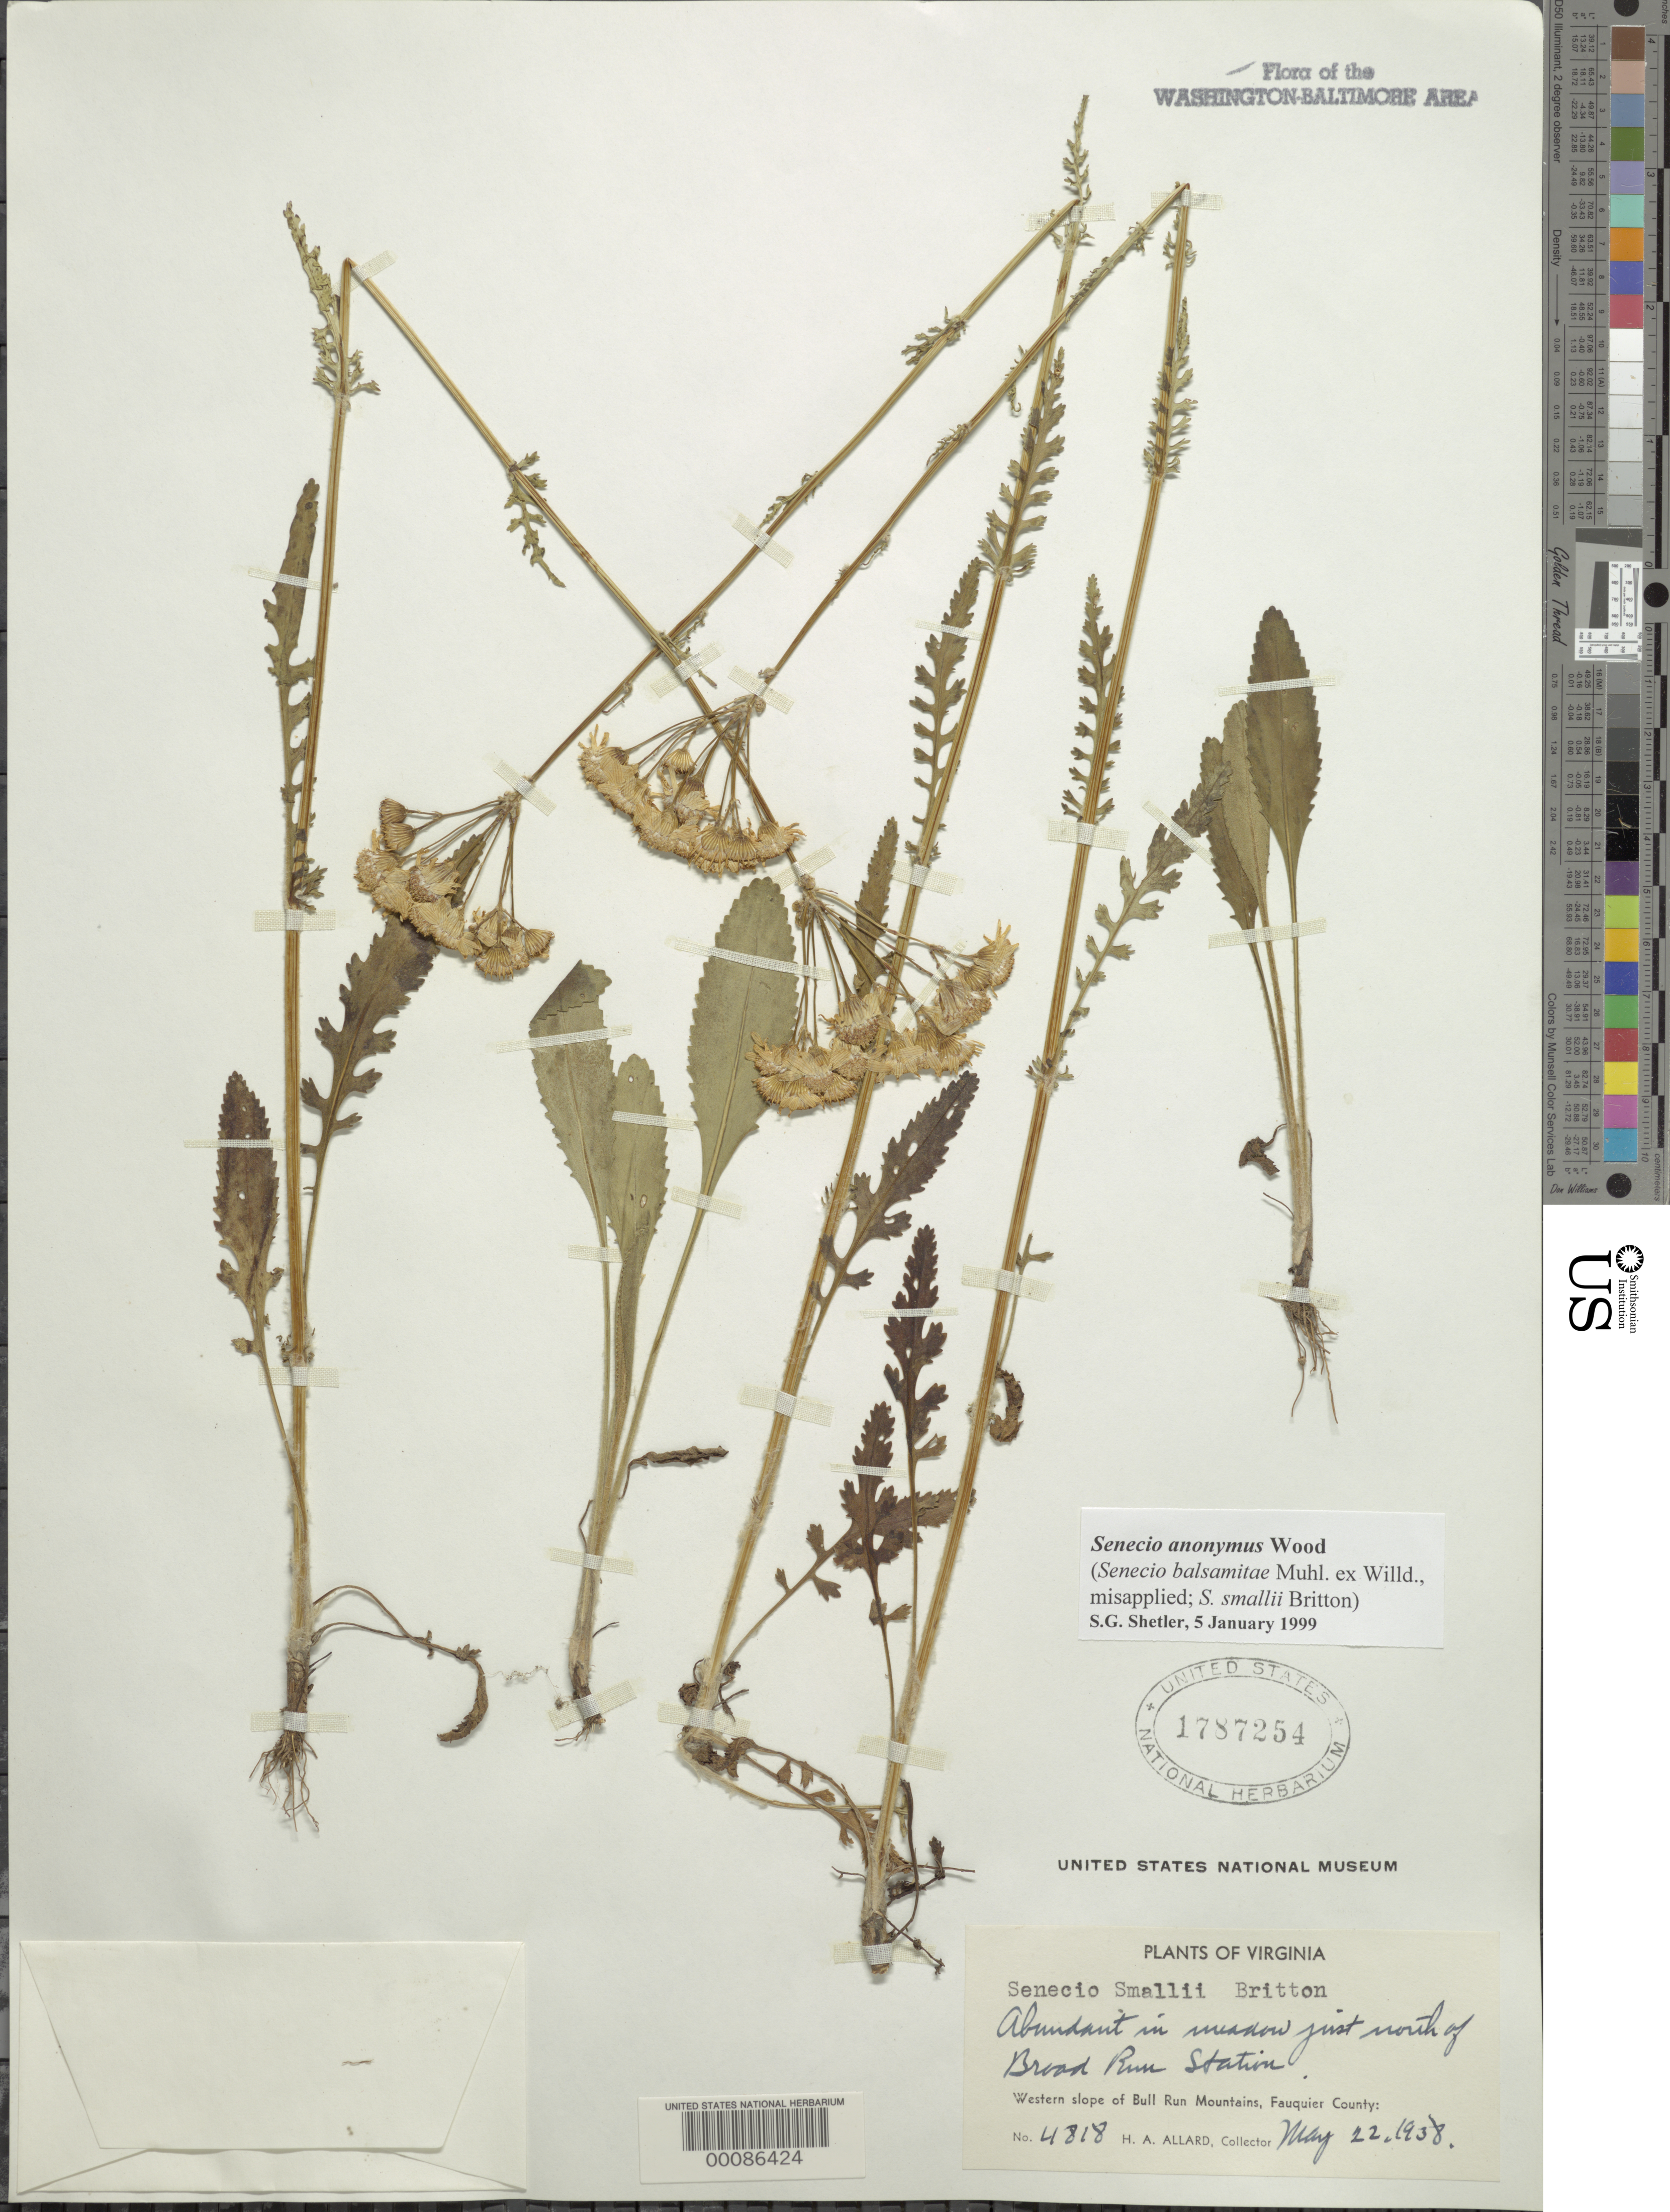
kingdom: Plantae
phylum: Tracheophyta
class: Magnoliopsida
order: Asterales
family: Asteraceae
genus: Packera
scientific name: Packera anonyma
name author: (Alph. Wood) W.A. Weber & Á. Löve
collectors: H. A. Allard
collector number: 4818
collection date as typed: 22 May 1938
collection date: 1938-05-22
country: United States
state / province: Virginia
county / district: Fauquier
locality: North of Broad Run Station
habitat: Meadow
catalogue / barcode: US 1787254